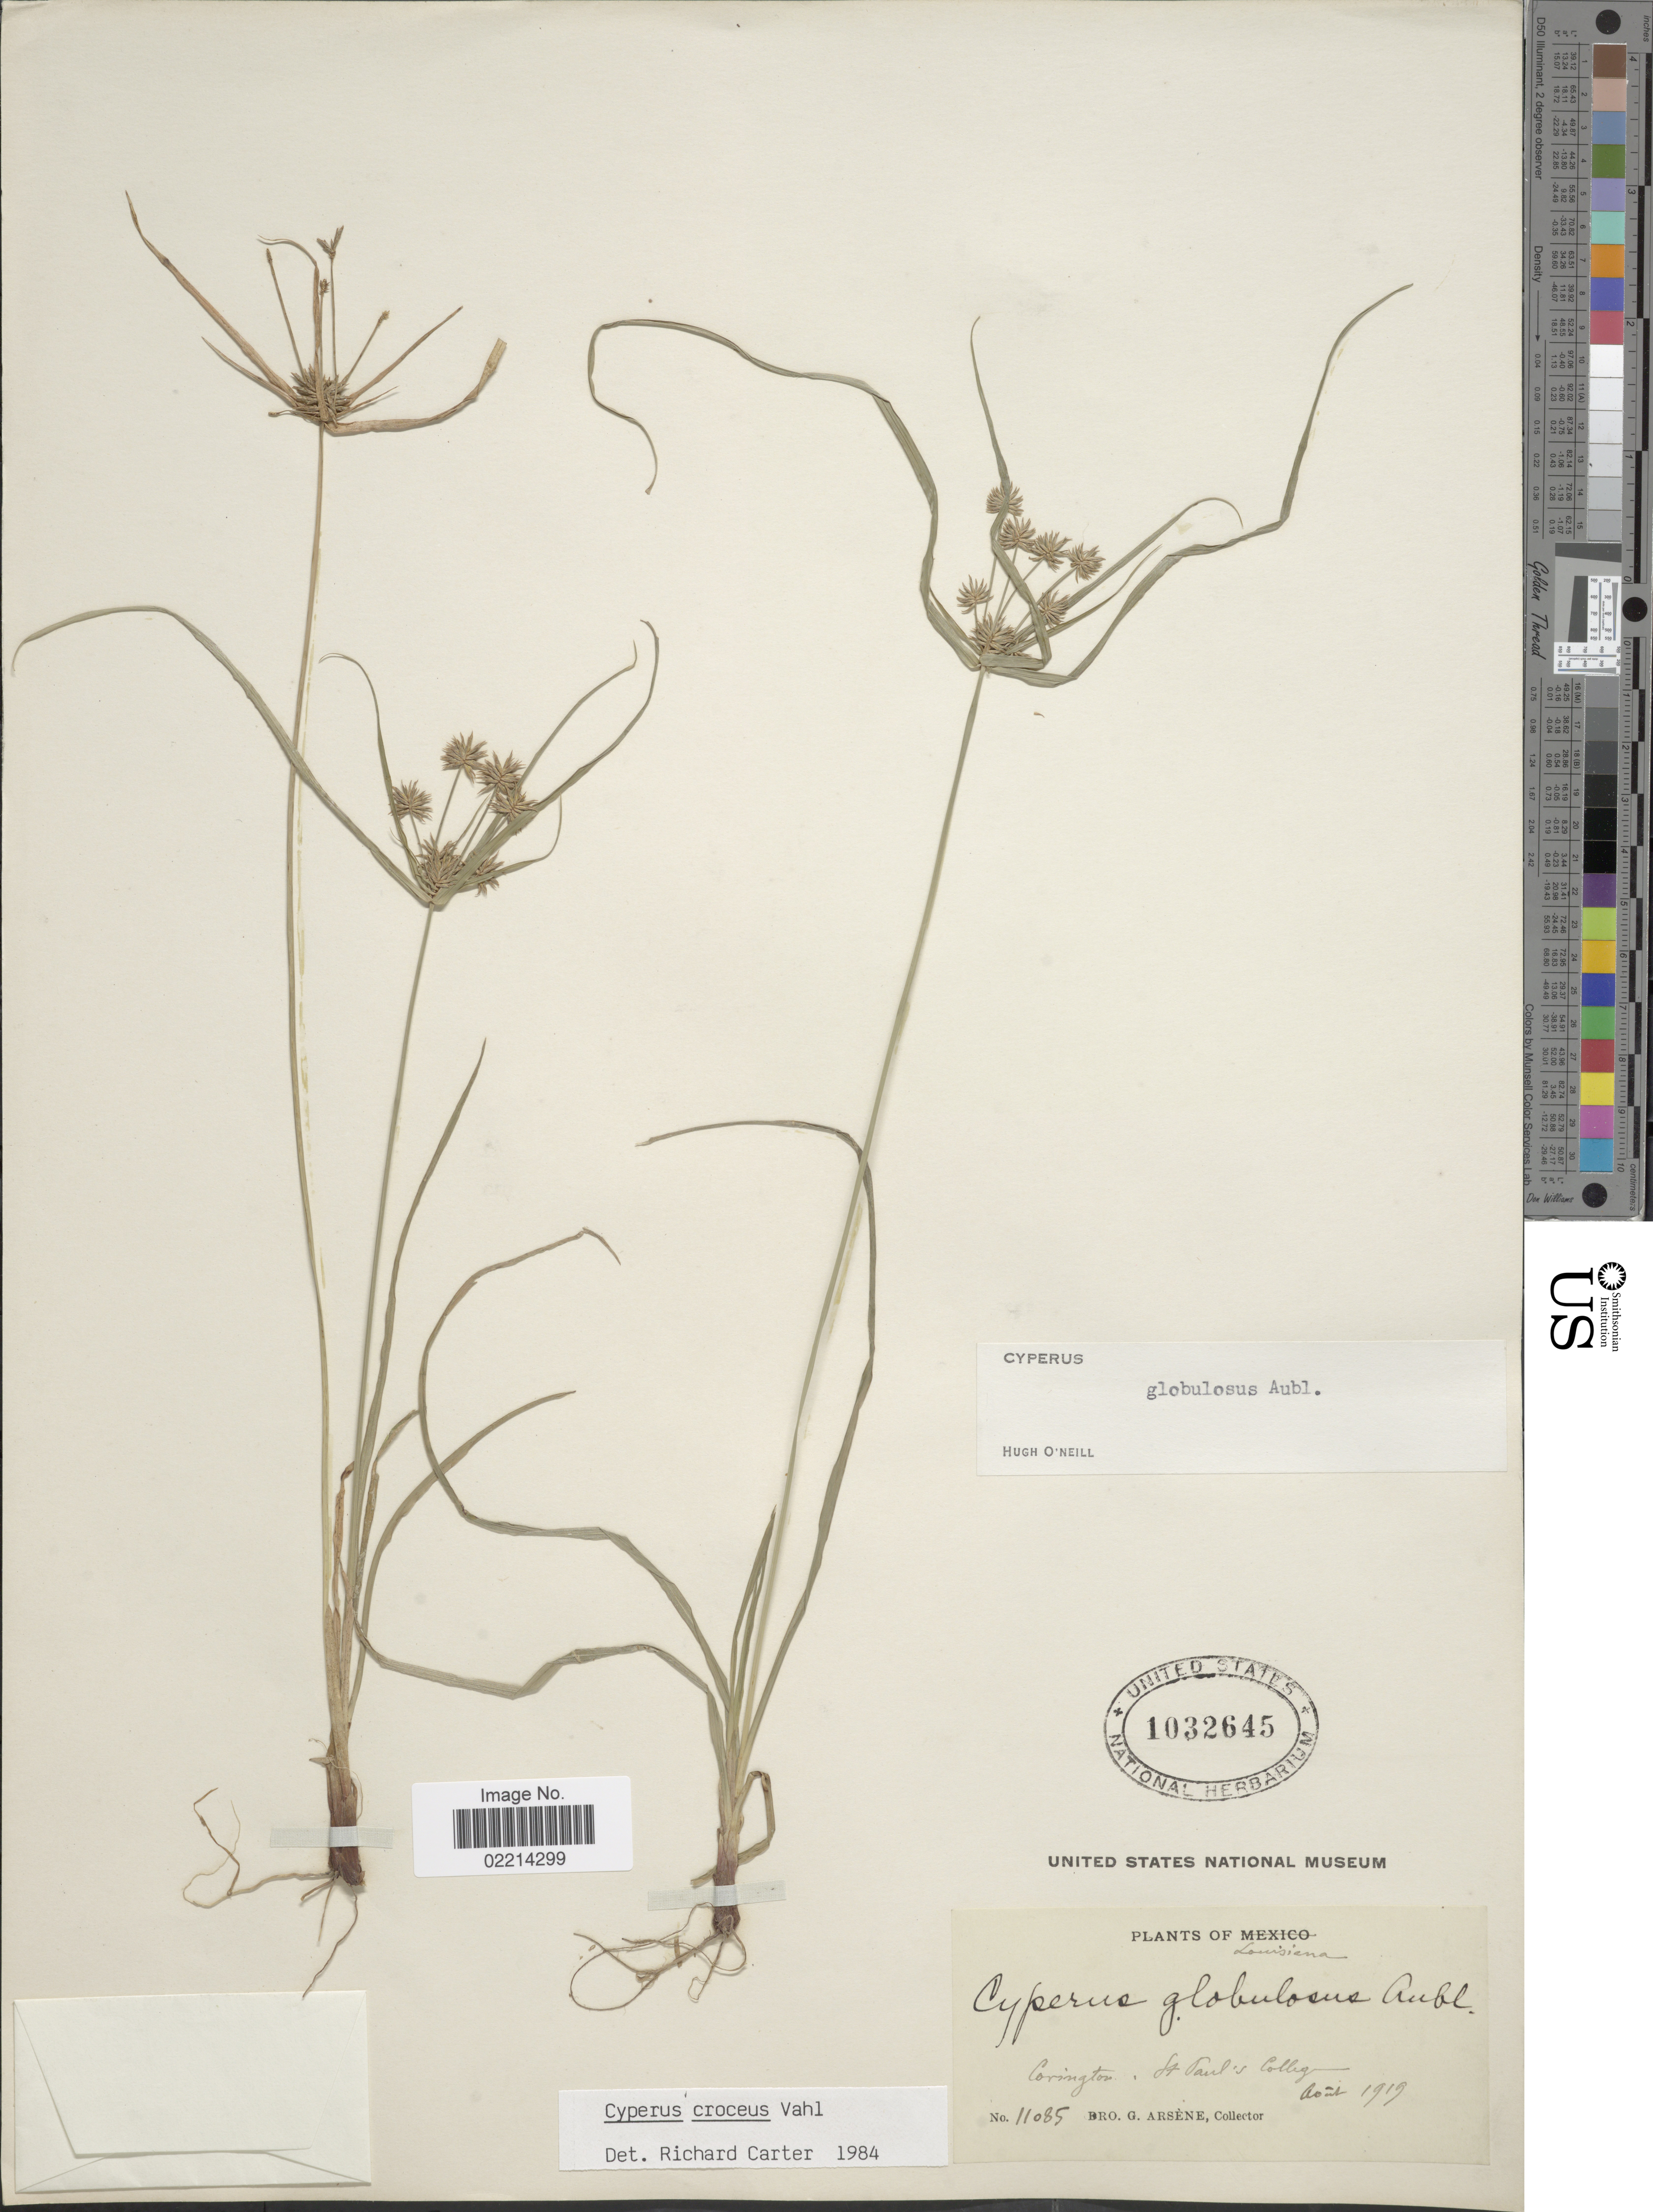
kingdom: Plantae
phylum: Tracheophyta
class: Liliopsida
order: Poales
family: Cyperaceae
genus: Cyperus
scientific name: Cyperus croceus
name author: Vahl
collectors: Bro. G. Arsène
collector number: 11085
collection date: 1919-08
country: United States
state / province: Louisiana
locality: Covington, St Paul's College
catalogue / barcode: US 1032645